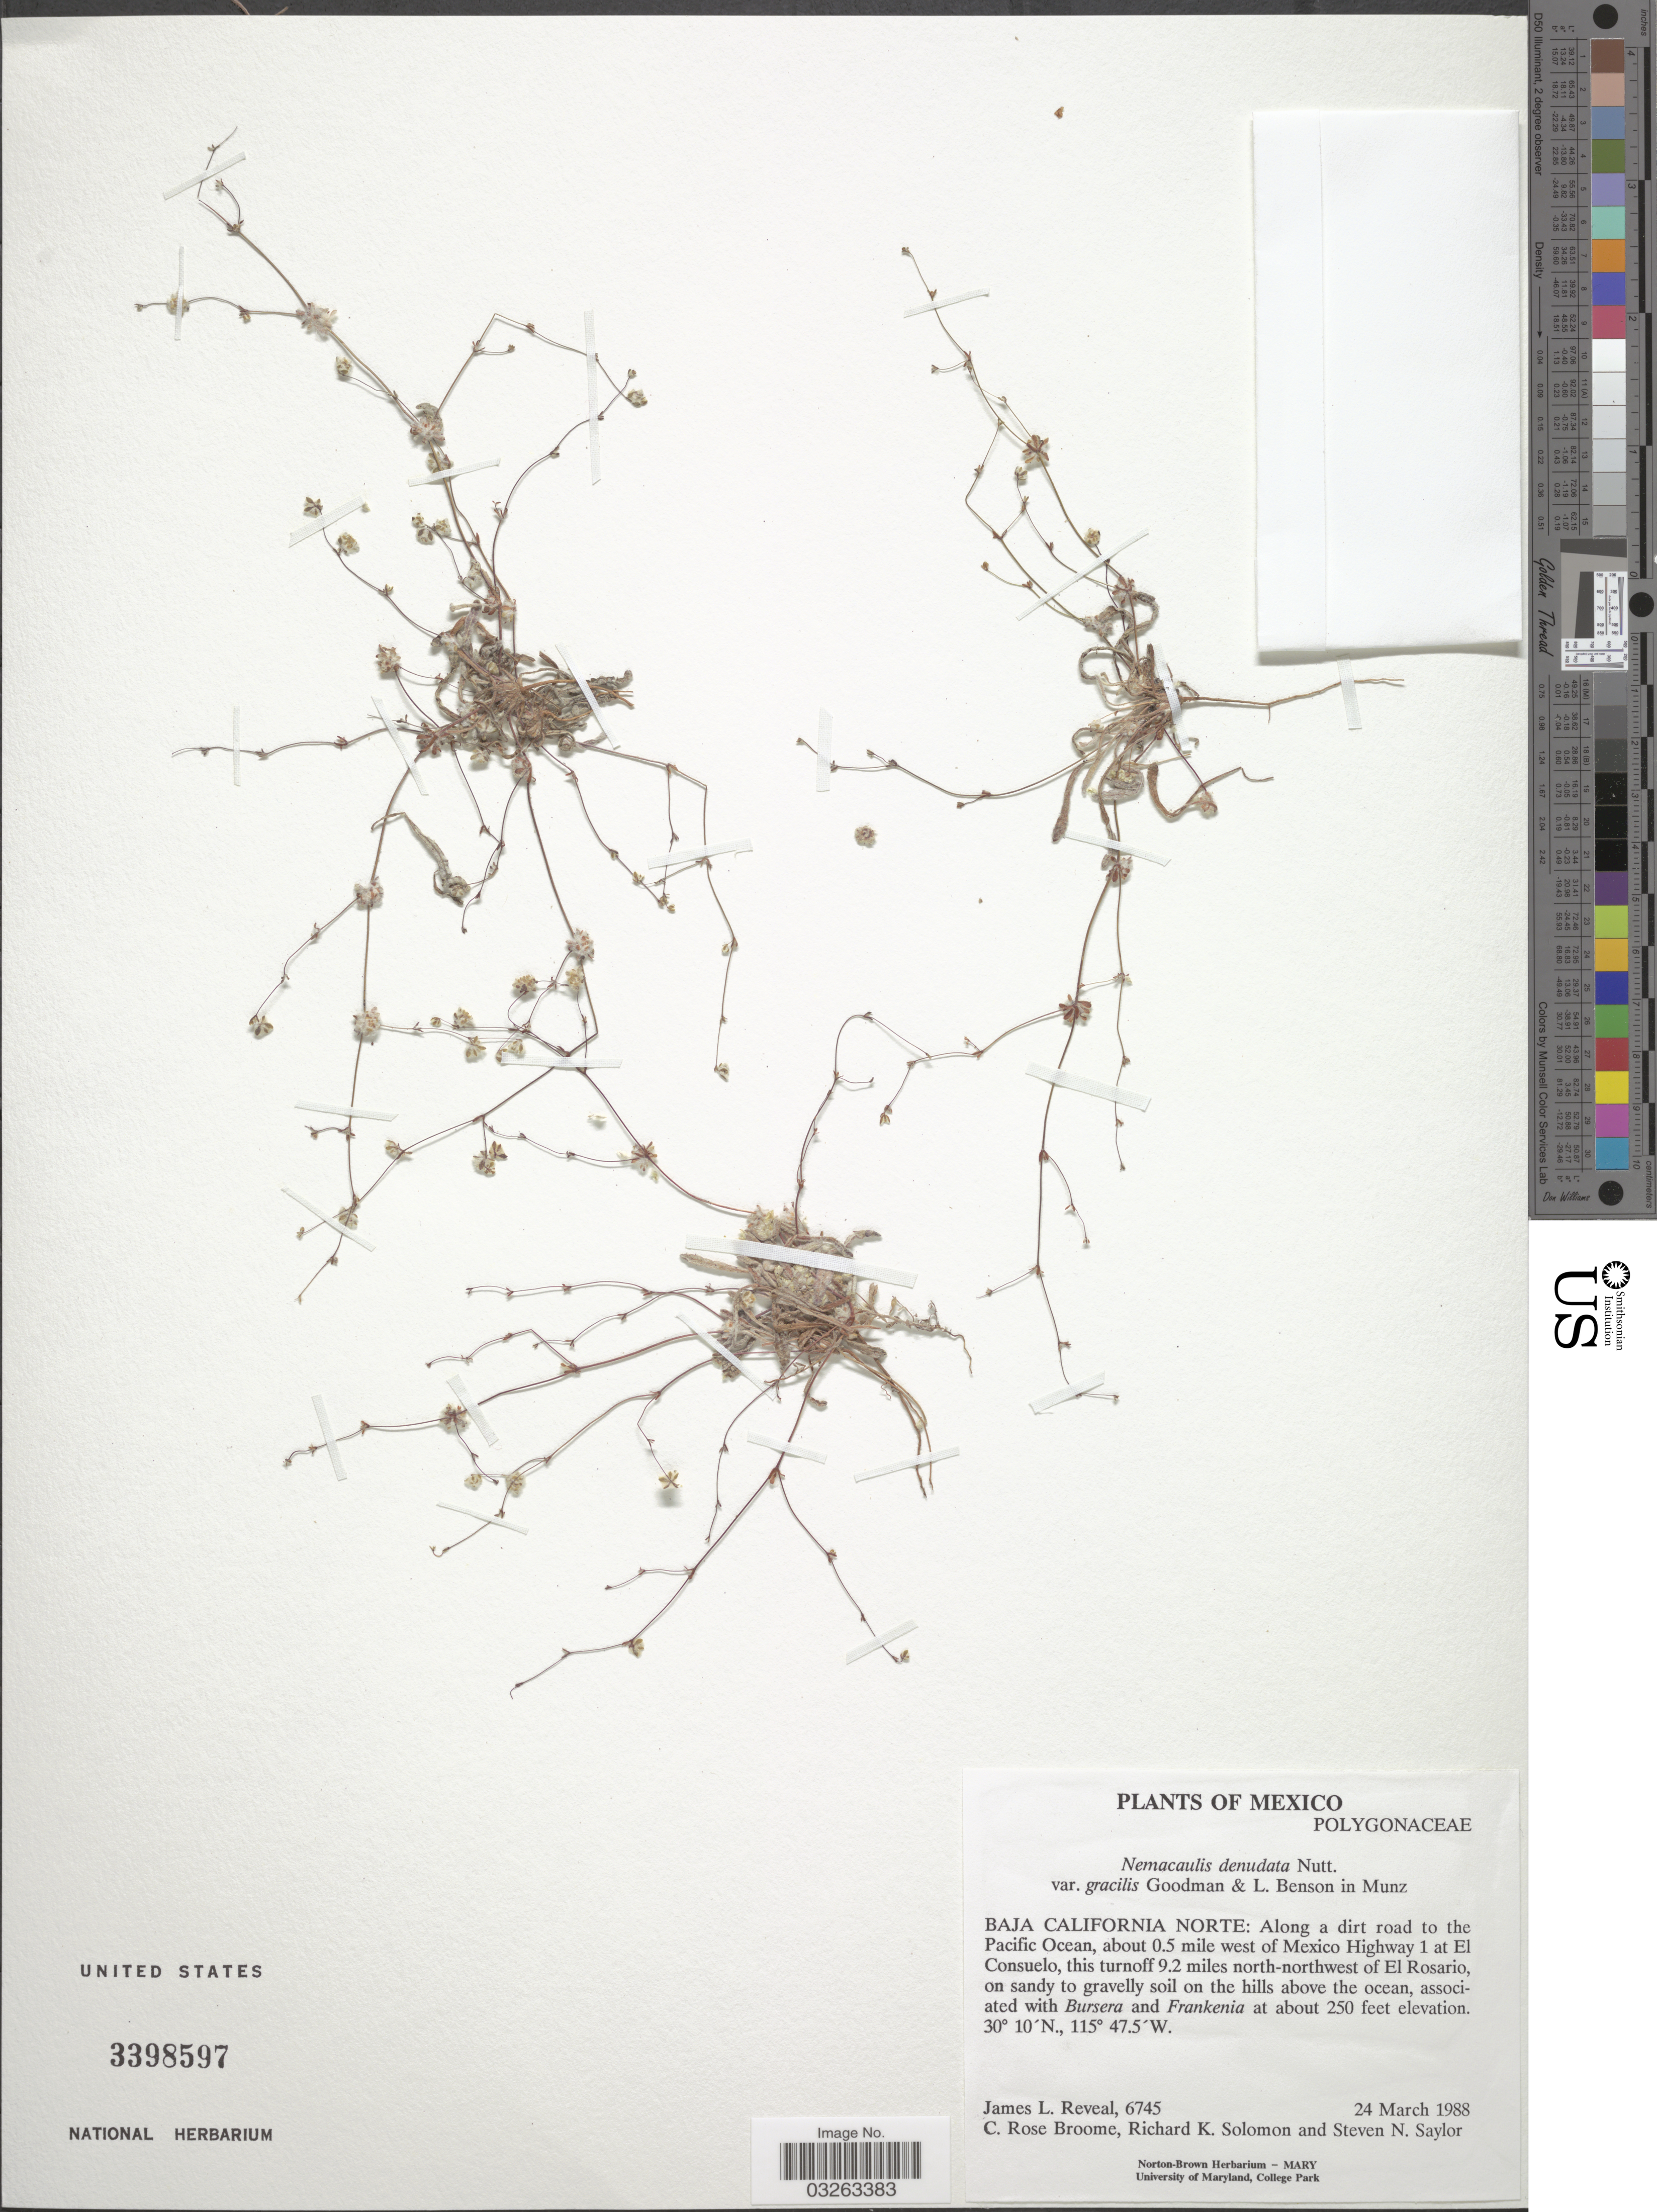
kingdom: Plantae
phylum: Tracheophyta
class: Magnoliopsida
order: Caryophyllales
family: Polygonaceae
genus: Nemacaulis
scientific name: Nemacaulis denudata var. gracilis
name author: Goodman & L.D. Benson in Munz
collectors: J. L. Reveal, C. R. Broome, R. Solomon & S. Saylor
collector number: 6745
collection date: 1988-03-24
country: Mexico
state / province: Baja California Norte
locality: Along a dirt road to the Pacific Ocean, about 0.5 mile west of Mexico Highway 1 at El Consuelo, this turnoff 9.2 miles north-northwest of El Rosario, on the hills above the ocean.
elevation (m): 76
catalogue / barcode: US 3398597